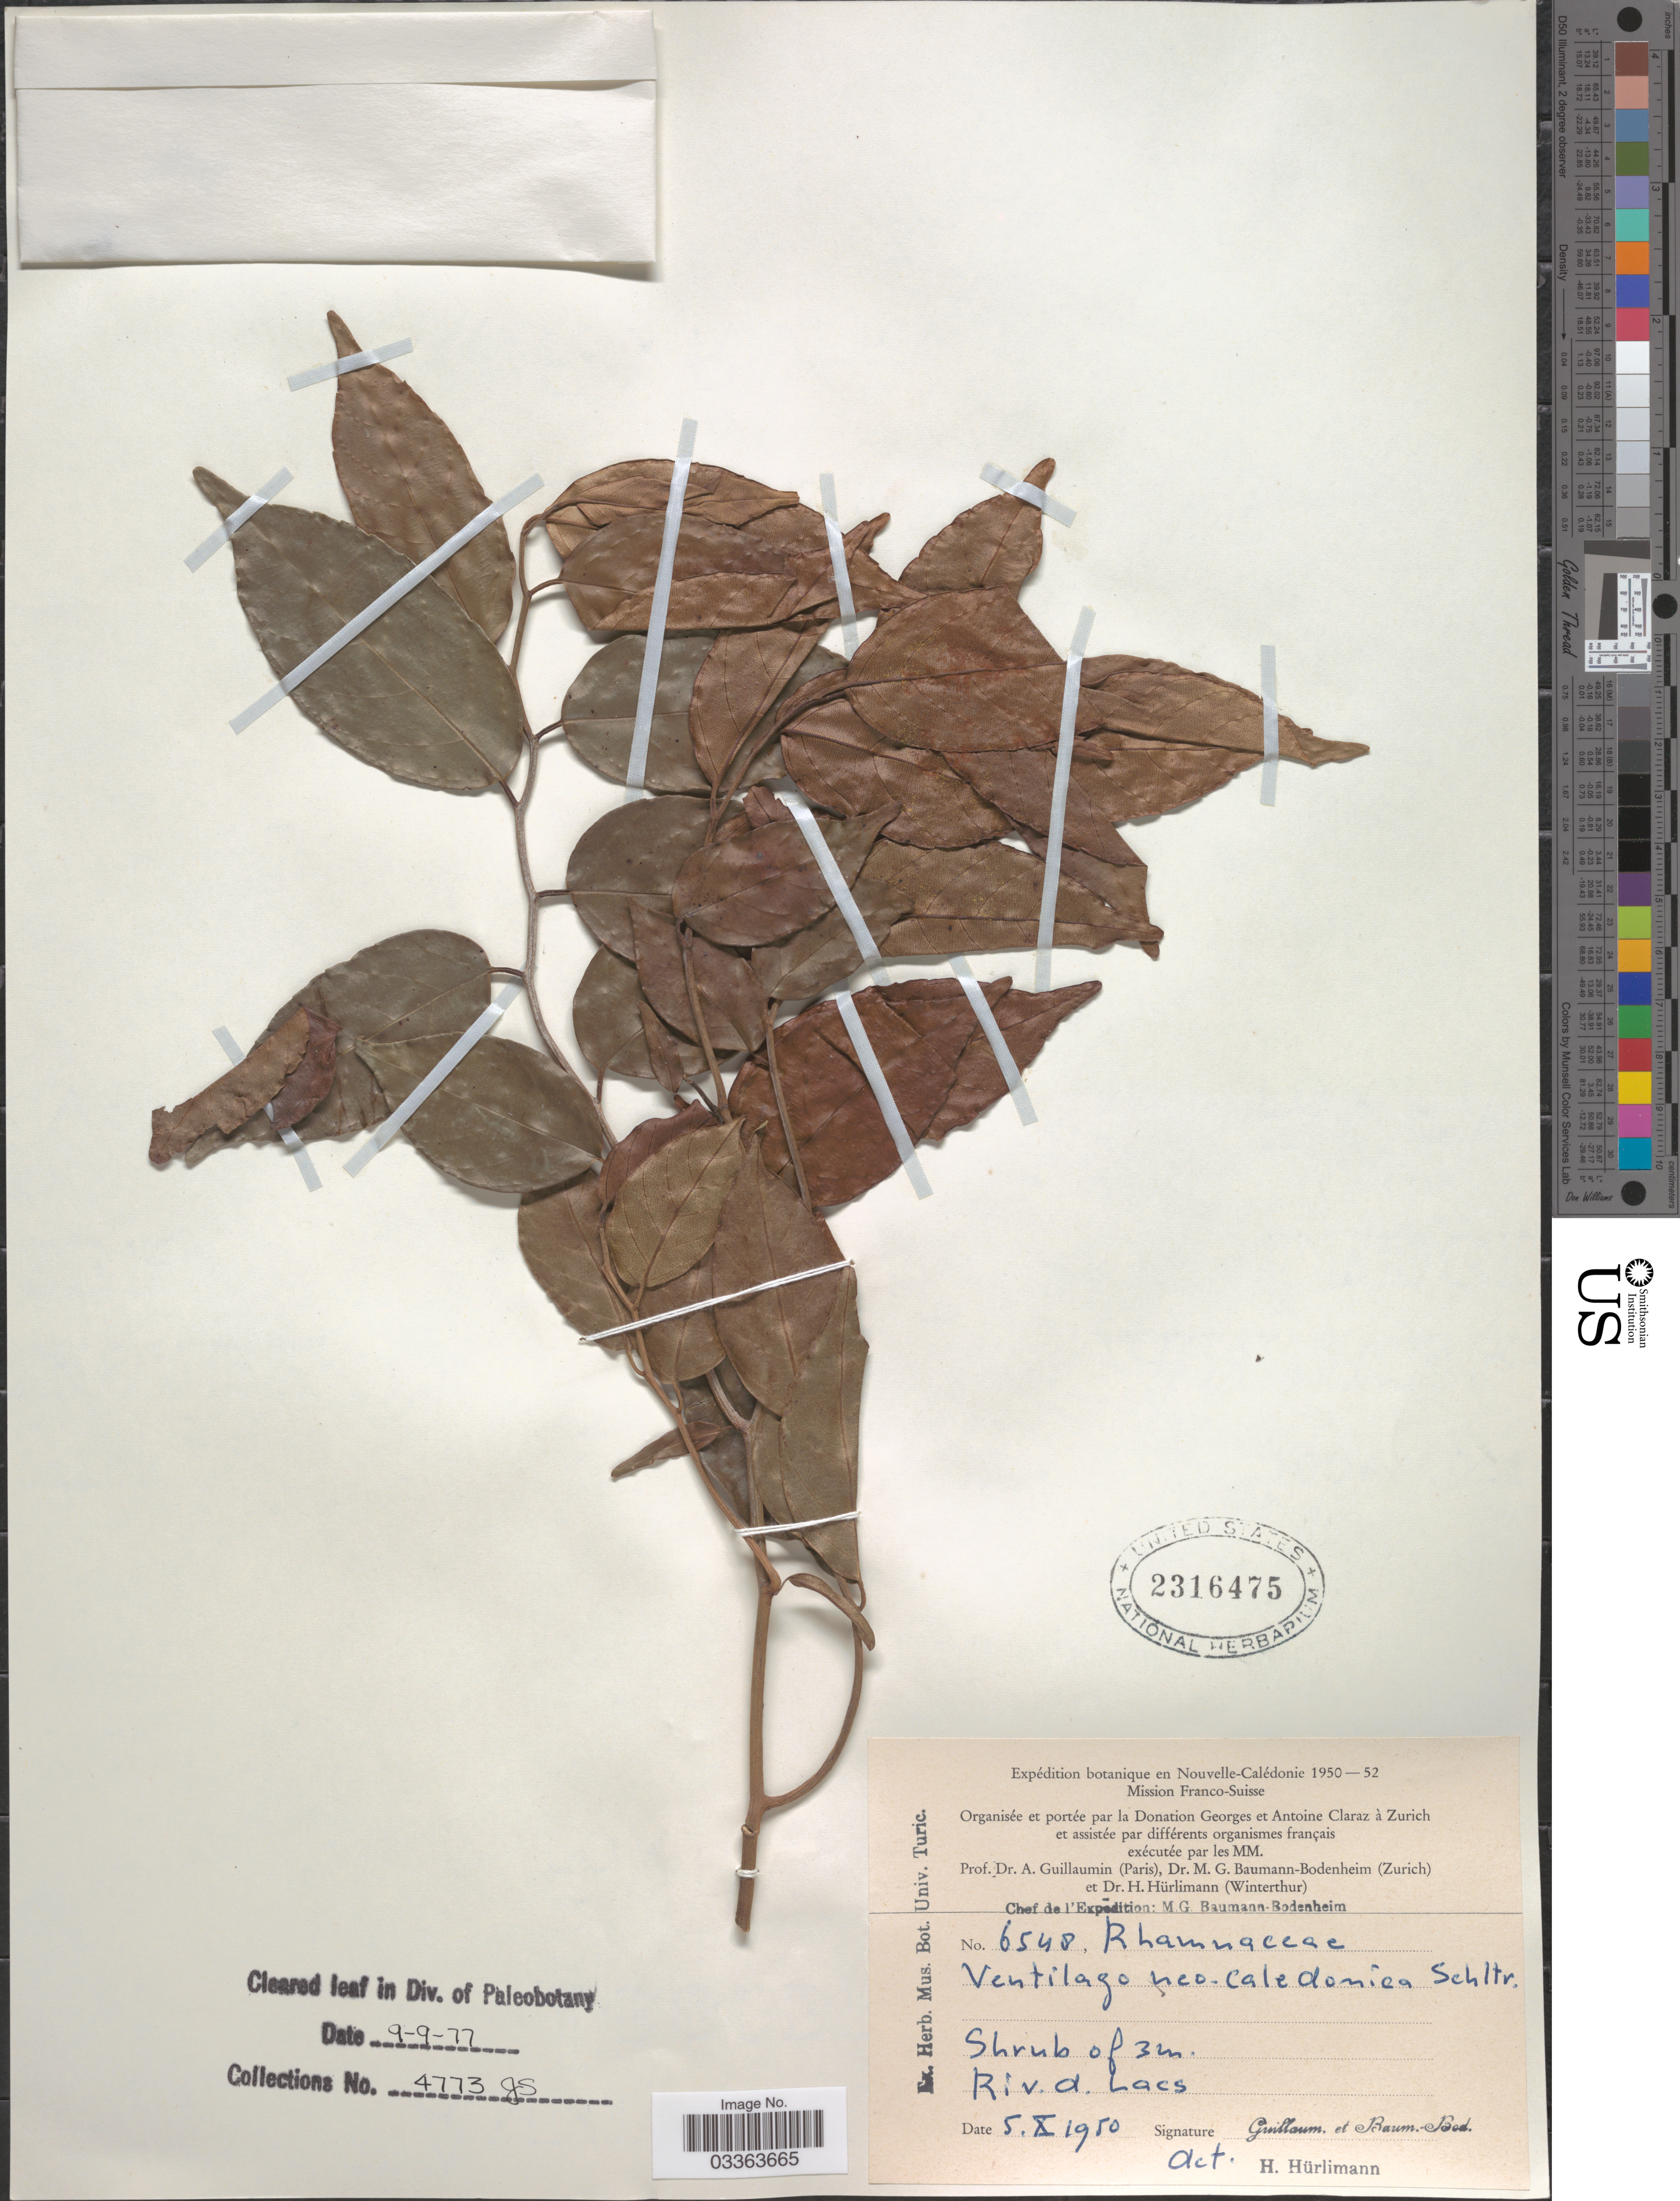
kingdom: Plantae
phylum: Tracheophyta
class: Magnoliopsida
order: Rosales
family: Rhamnaceae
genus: Ventilago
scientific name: Ventilago neocaledonica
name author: Schltr.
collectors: A. Guillaumin & M. G. Baumann-Bodenheim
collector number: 6548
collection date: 1950-10-05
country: New Caledonia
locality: Nouvelle-Calédonie. Riv. d. Lacs.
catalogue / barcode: US 2316475